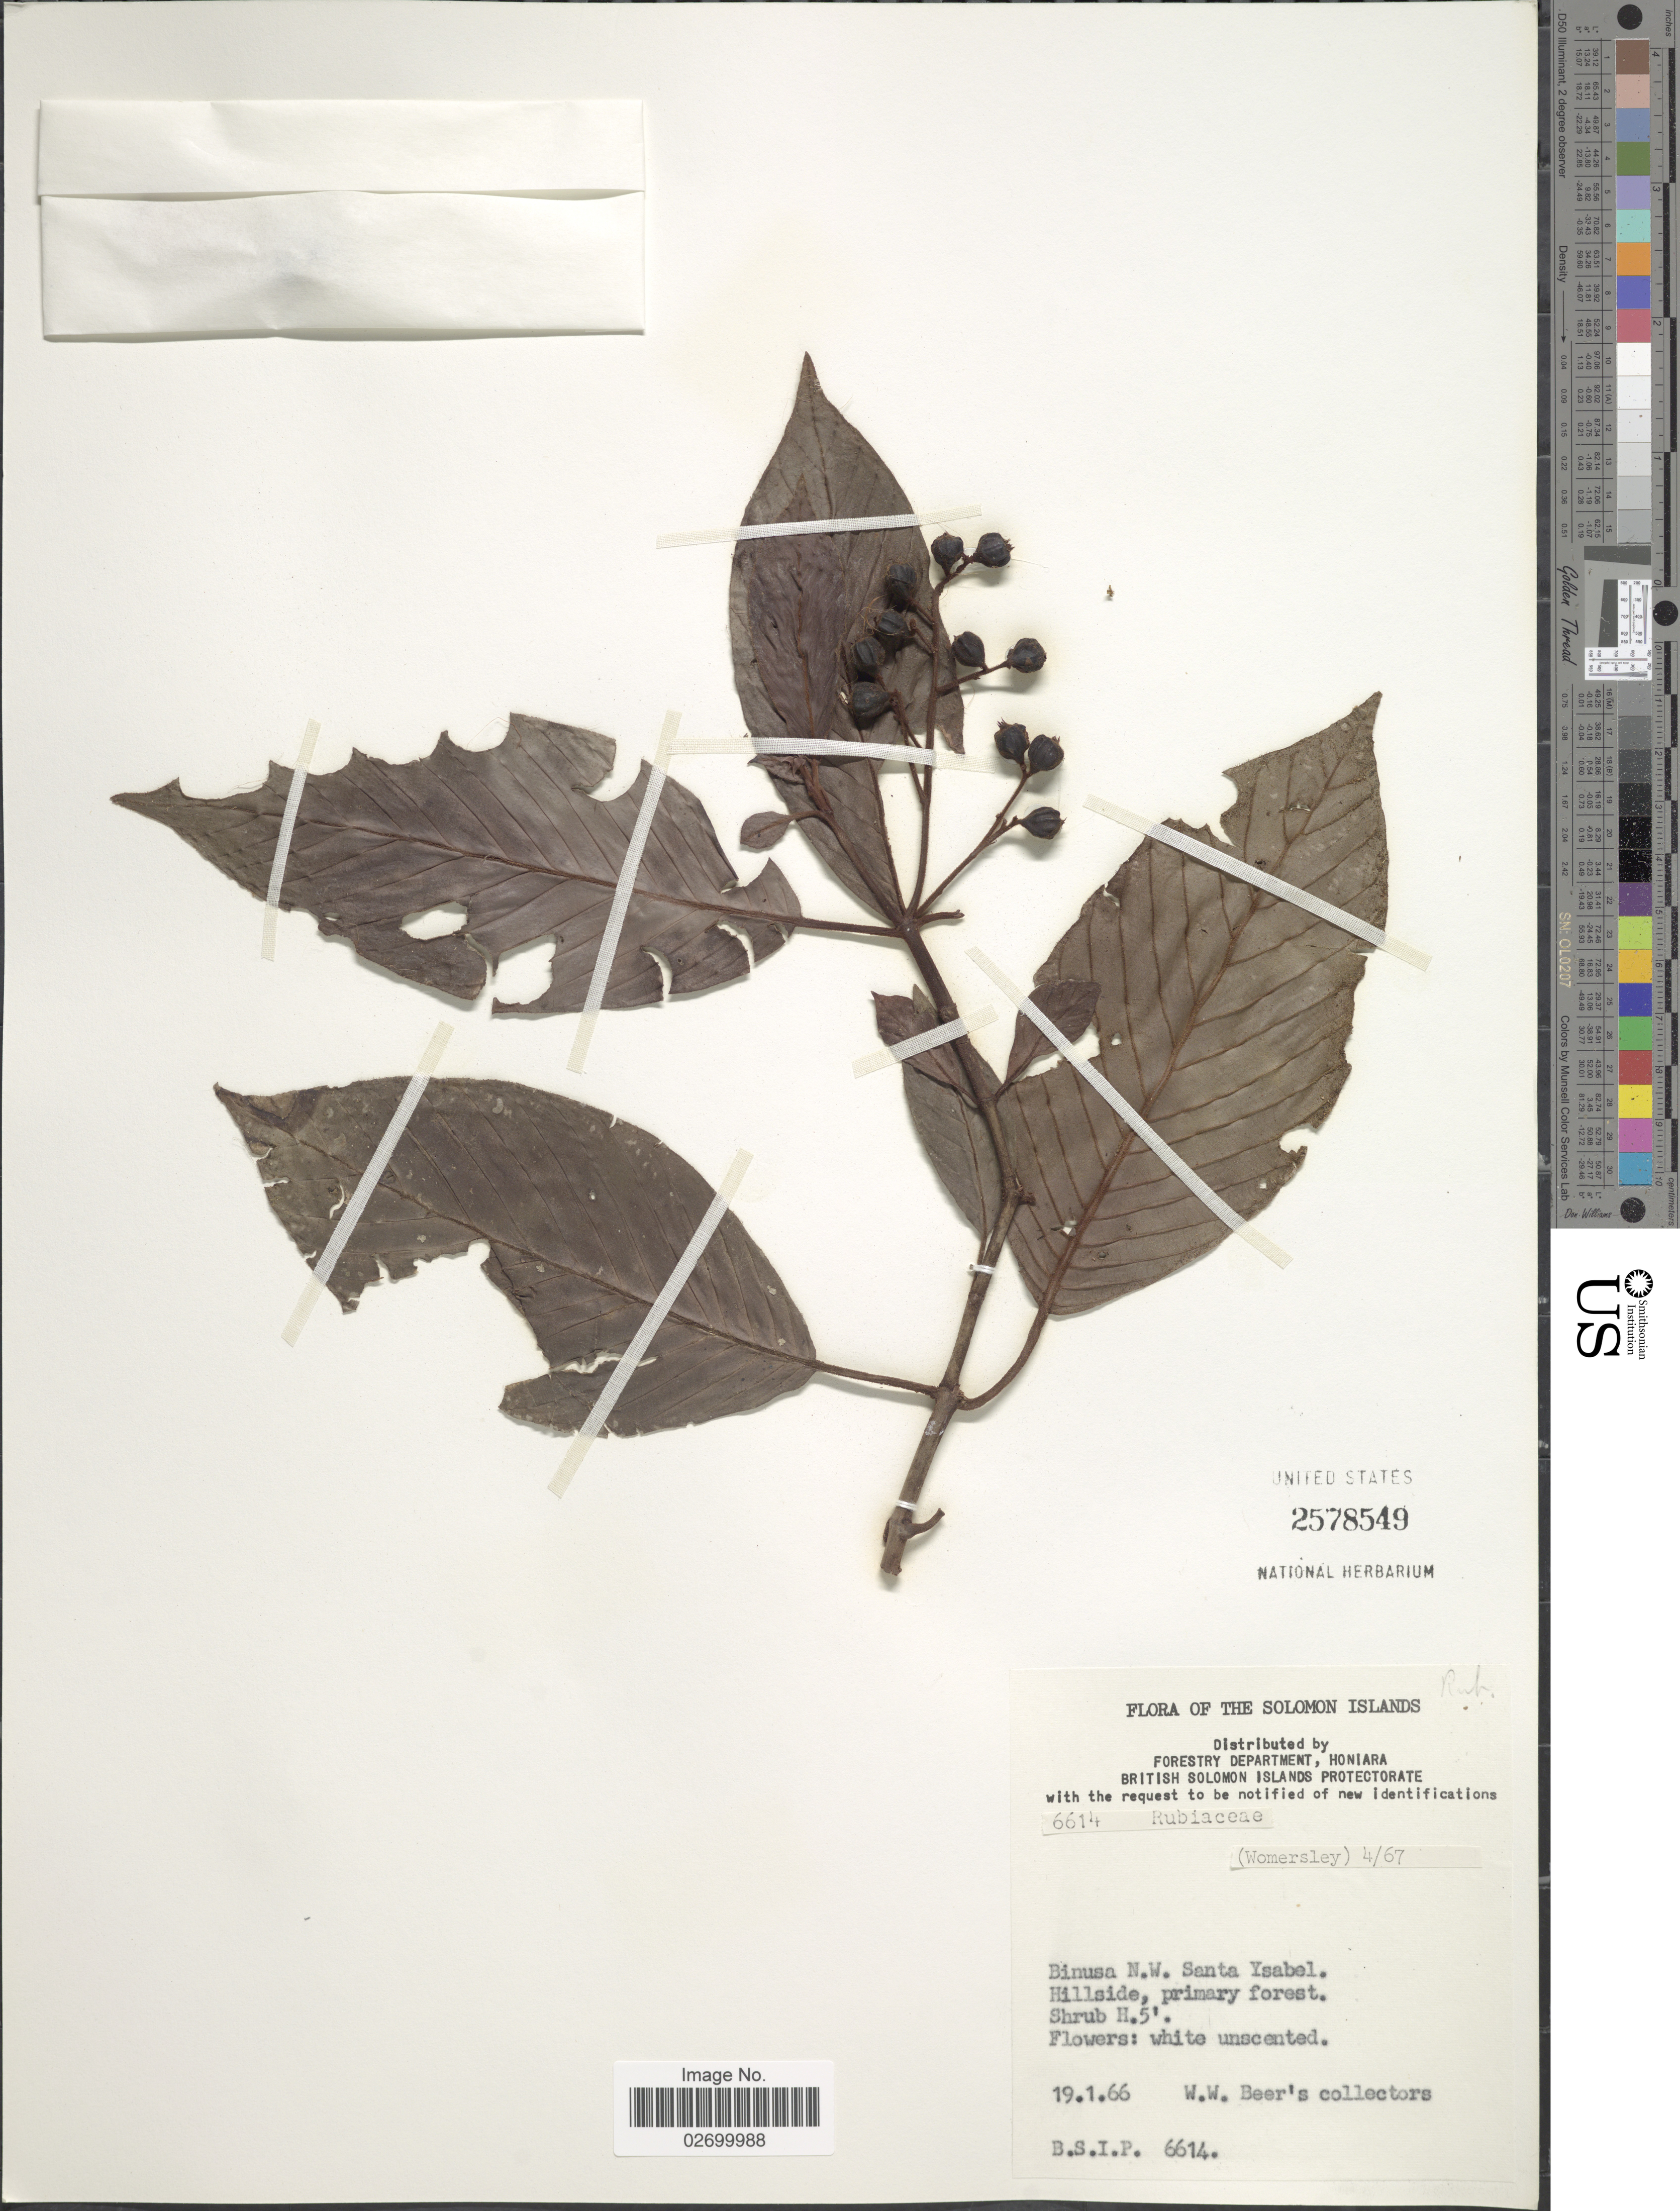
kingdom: Plantae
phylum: Tracheophyta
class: Magnoliopsida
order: Gentianales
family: Rubiaceae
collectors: W. Beer's Collectors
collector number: B.S.I.P. 6614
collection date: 1966-01-19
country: Solomon Islands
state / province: Solomon Islands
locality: Binusa N.W. Santa Ysabel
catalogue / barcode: US 2578549